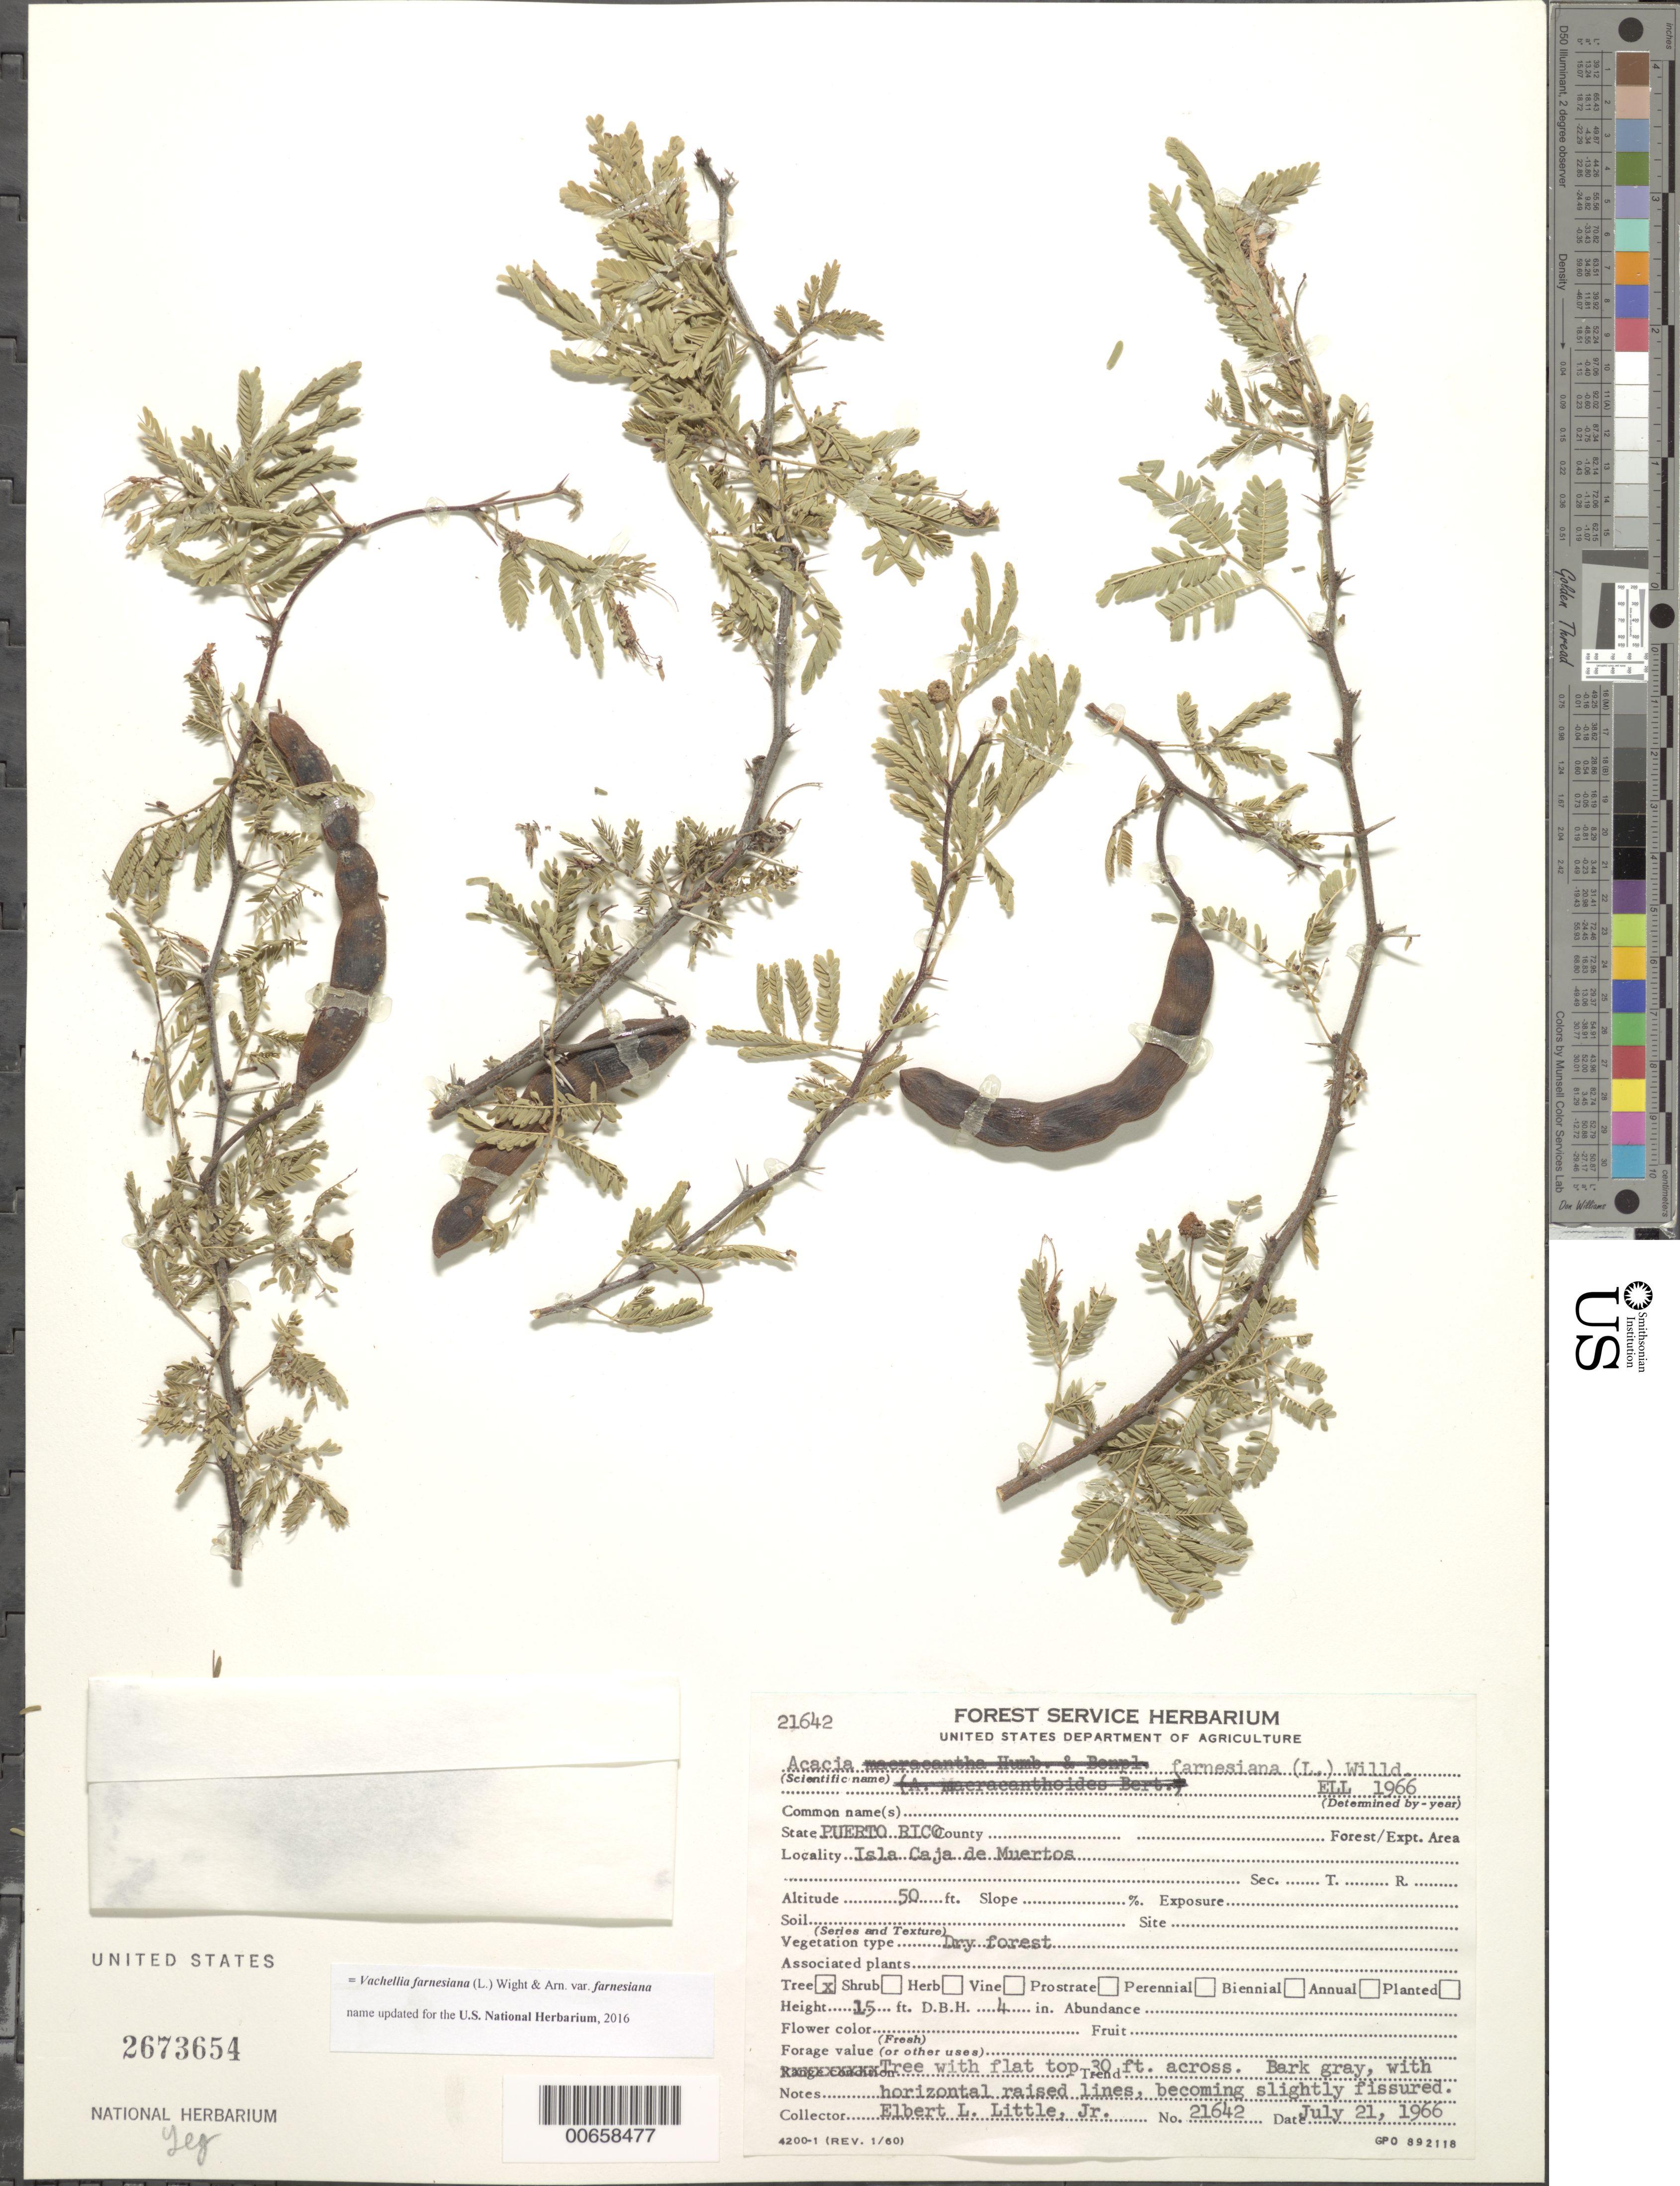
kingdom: Plantae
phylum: Tracheophyta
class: Magnoliopsida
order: Fabales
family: Fabaceae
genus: Vachellia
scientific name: Vachellia farnesiana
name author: (L.) Wight & Arn.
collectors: E. L. Little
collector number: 21642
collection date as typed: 21 Jul 1966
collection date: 1966-07-21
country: Puerto Rico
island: Greater Antilles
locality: Isla Caja de Muertos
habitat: Dry forest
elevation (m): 15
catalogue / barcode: US 2673654